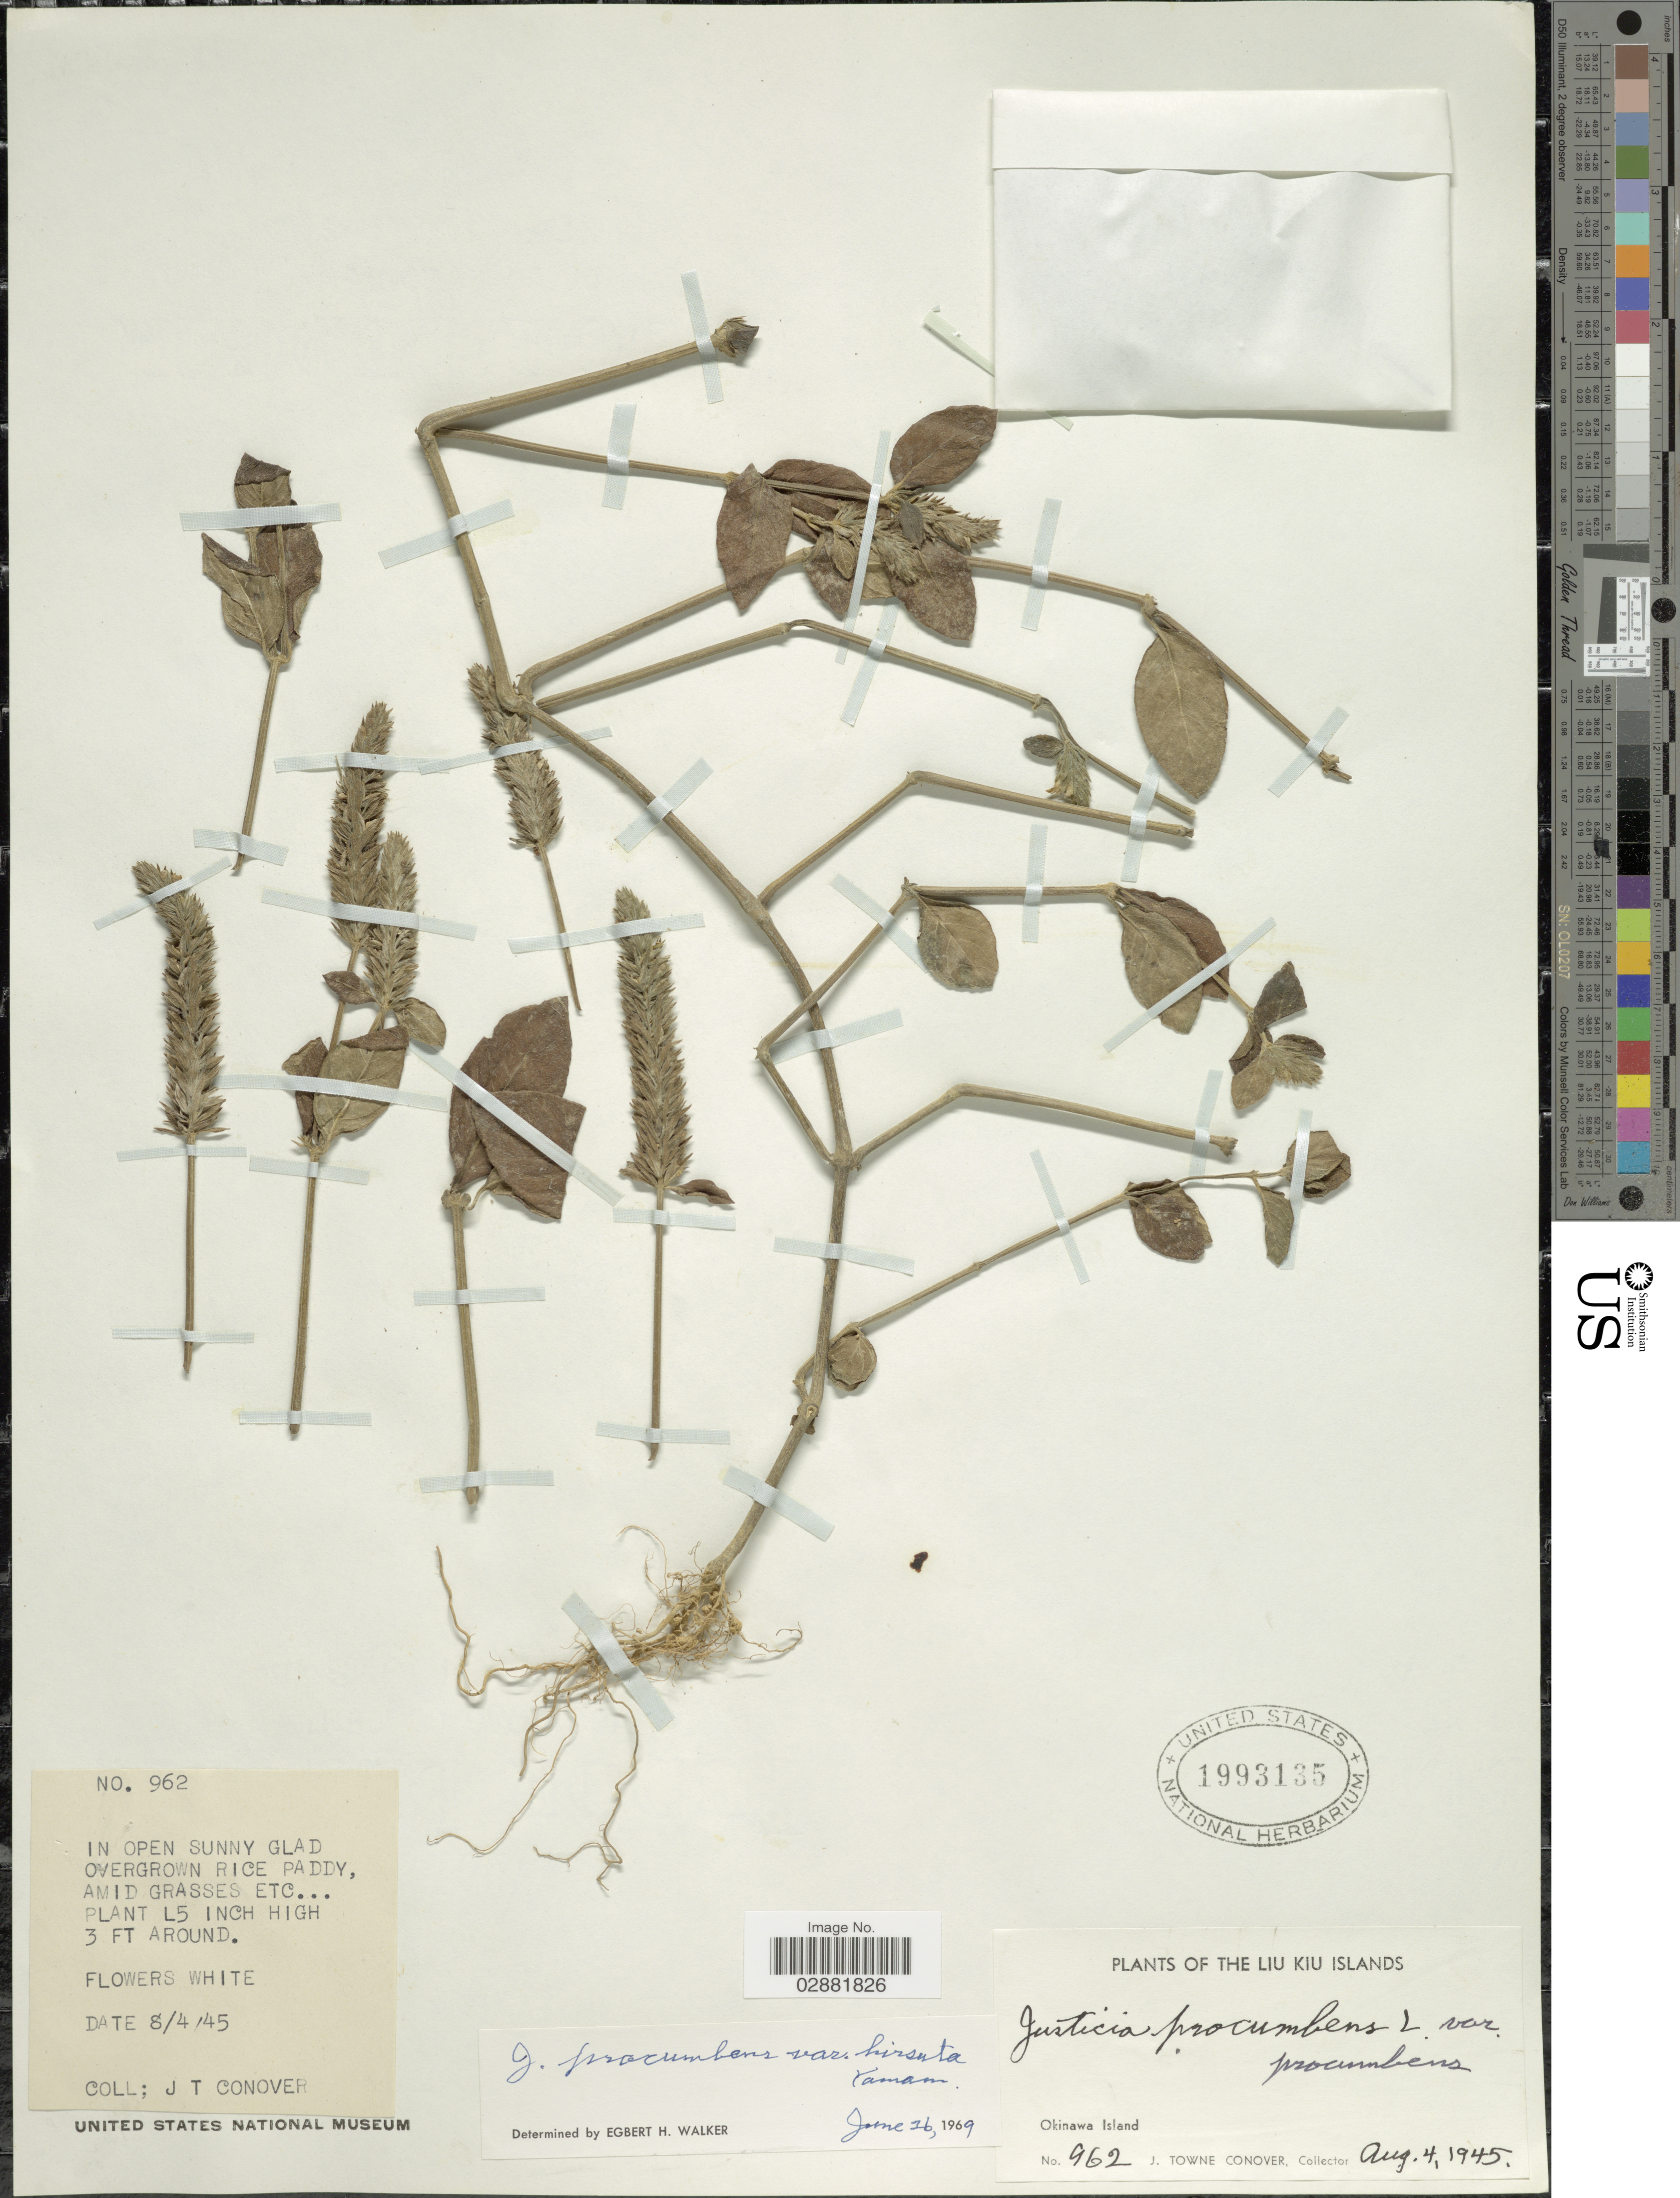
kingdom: Plantae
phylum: Tracheophyta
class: Magnoliopsida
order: Lamiales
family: Acanthaceae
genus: Justicia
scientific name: Justicia procumbens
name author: L.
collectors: J. T. Conover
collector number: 962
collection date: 1945-08-04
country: Japan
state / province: Okinawa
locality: Okinawa Island, Liu Kiu Islands.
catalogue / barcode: US 1993135